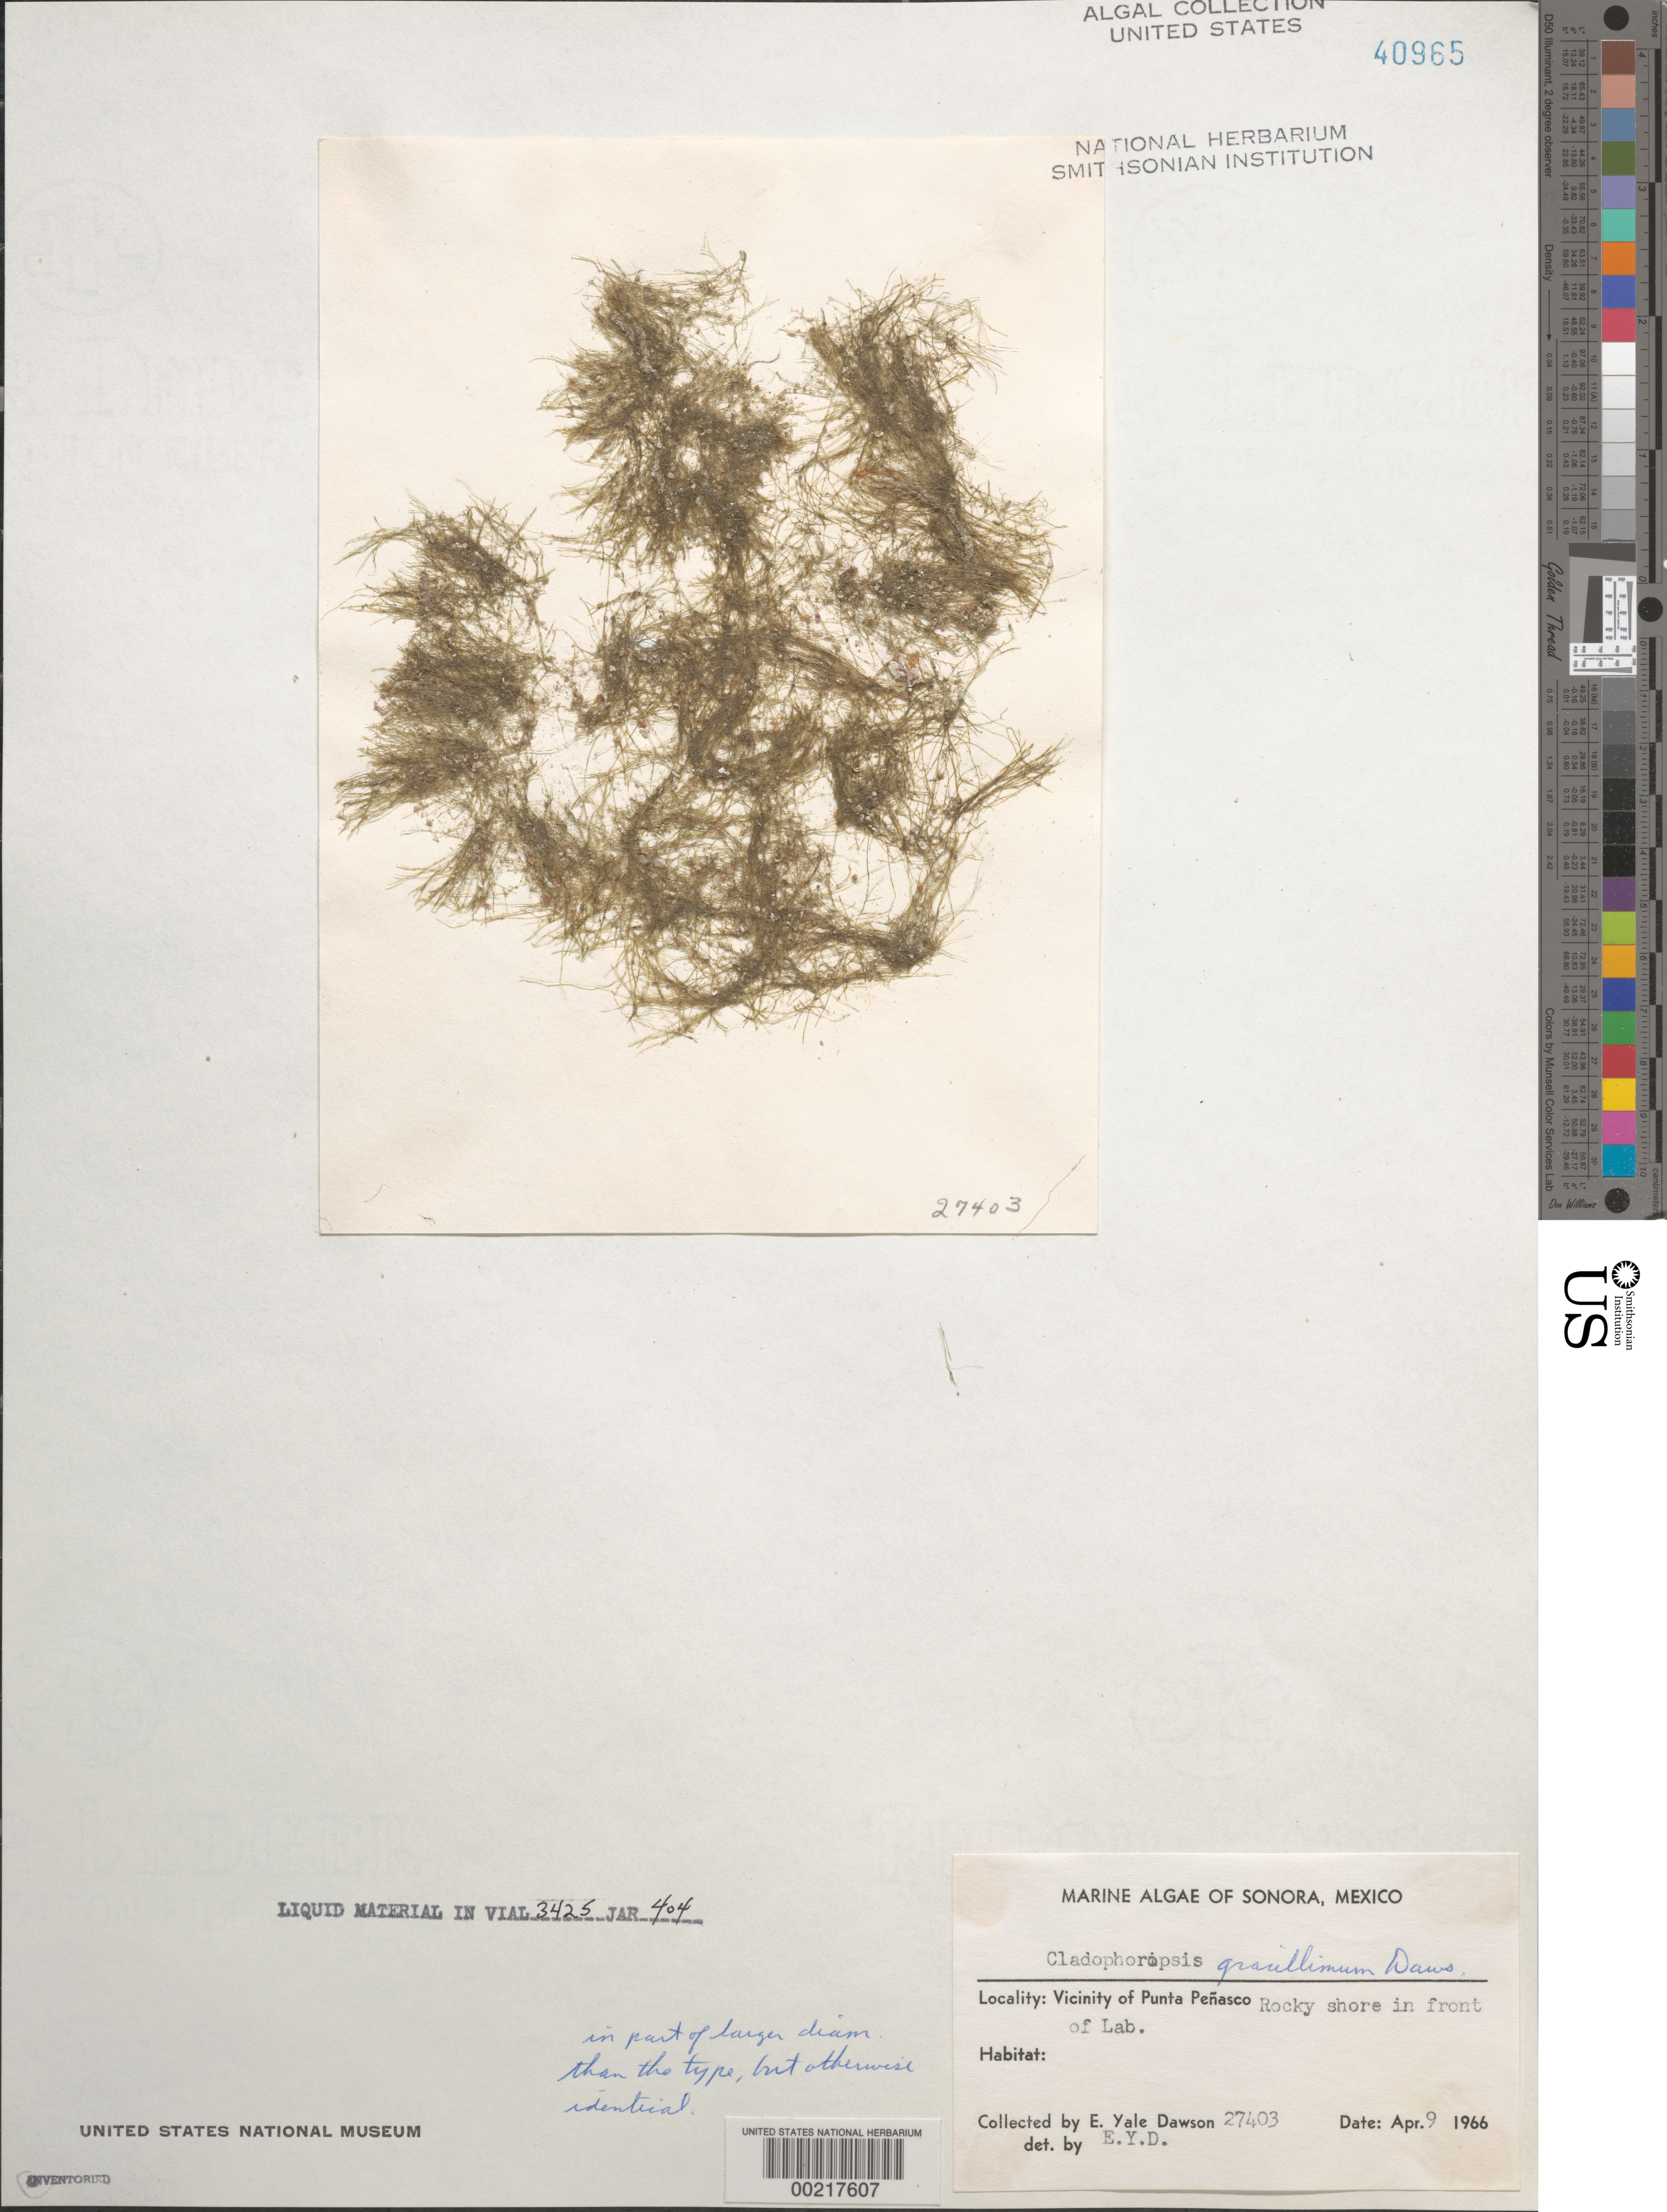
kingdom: Plantae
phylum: Chlorophyta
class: Ulvophyceae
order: Siphonocladales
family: Boodleaceae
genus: Cladophoropsis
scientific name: Cladophoropsis gracillima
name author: E.Y. Dawson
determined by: Dawson, E. Y.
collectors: E. Y. Dawson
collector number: EYD 27403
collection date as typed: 09 Apr 1966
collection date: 1966-04-09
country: Mexico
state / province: Sonora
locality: Marine laboratory shore, near Punta Penasco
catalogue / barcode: US 40965